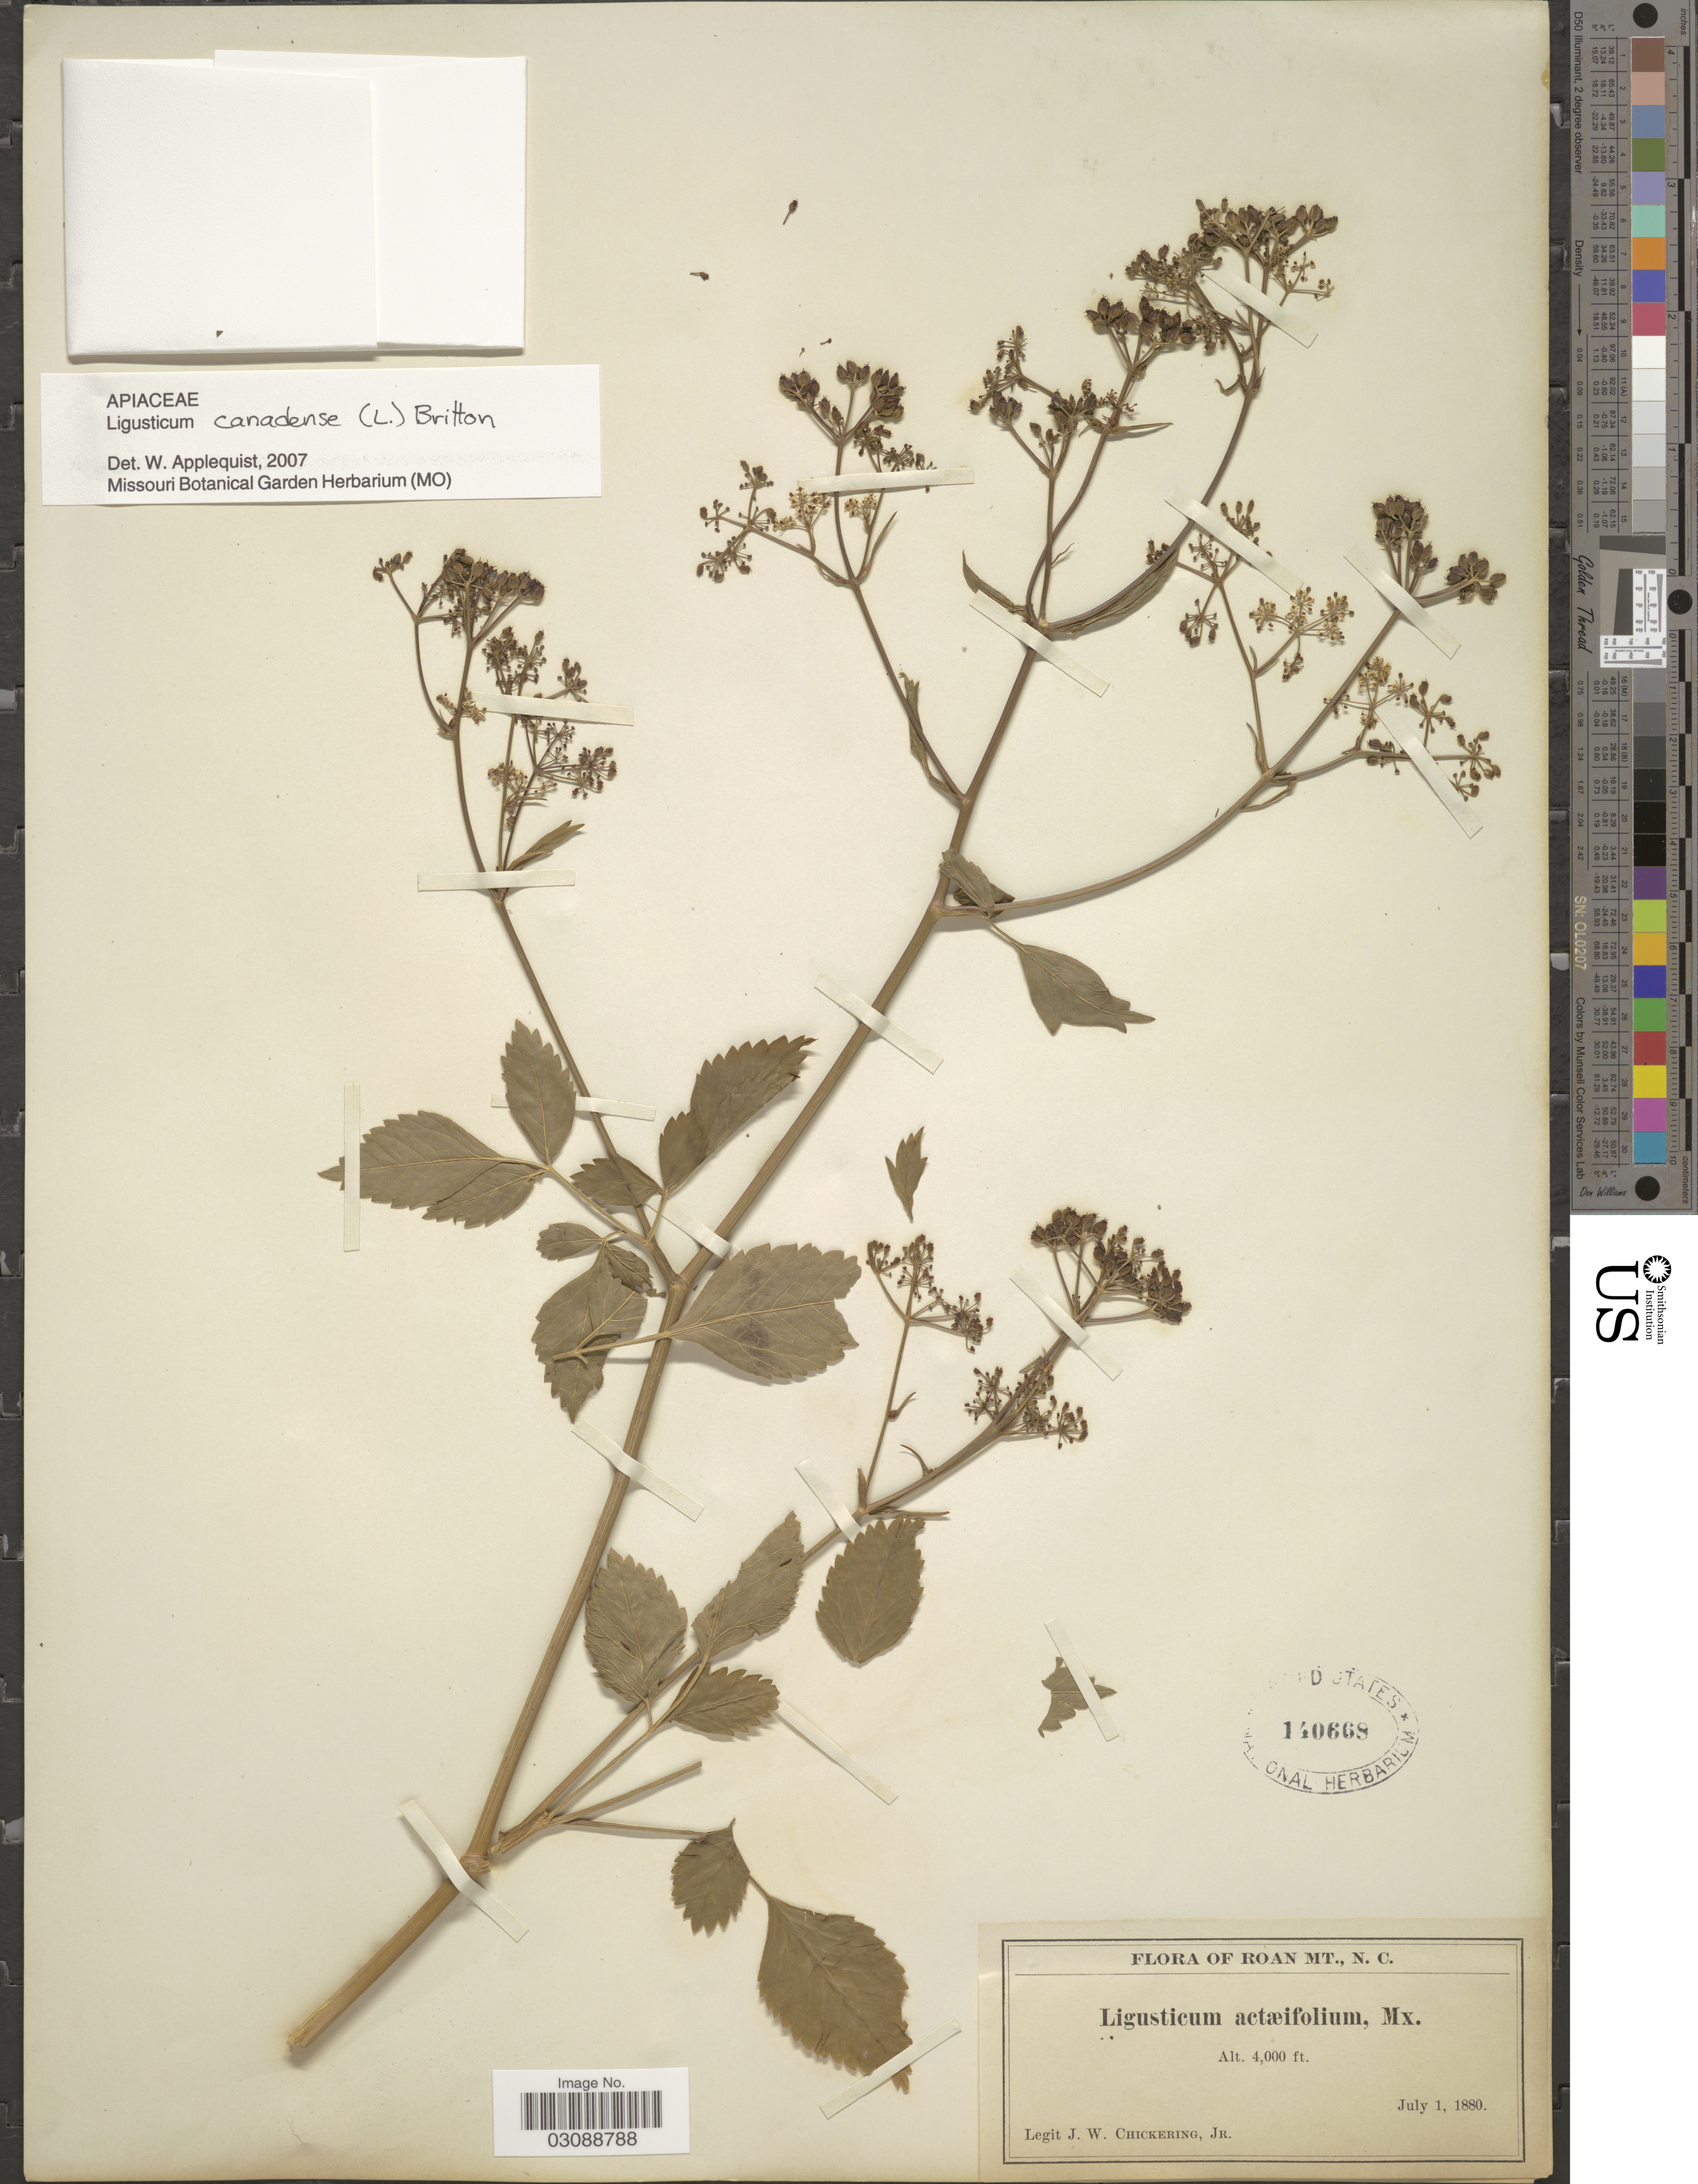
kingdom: Plantae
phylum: Tracheophyta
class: Magnoliopsida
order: Apiales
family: Apiaceae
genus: Ligusticum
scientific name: Ligusticum canadense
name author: (L.) Britton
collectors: J. W. Chickering Jr.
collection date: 1880-07-01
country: United States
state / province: North Carolina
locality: Roan Mt.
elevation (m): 1219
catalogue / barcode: US 140668